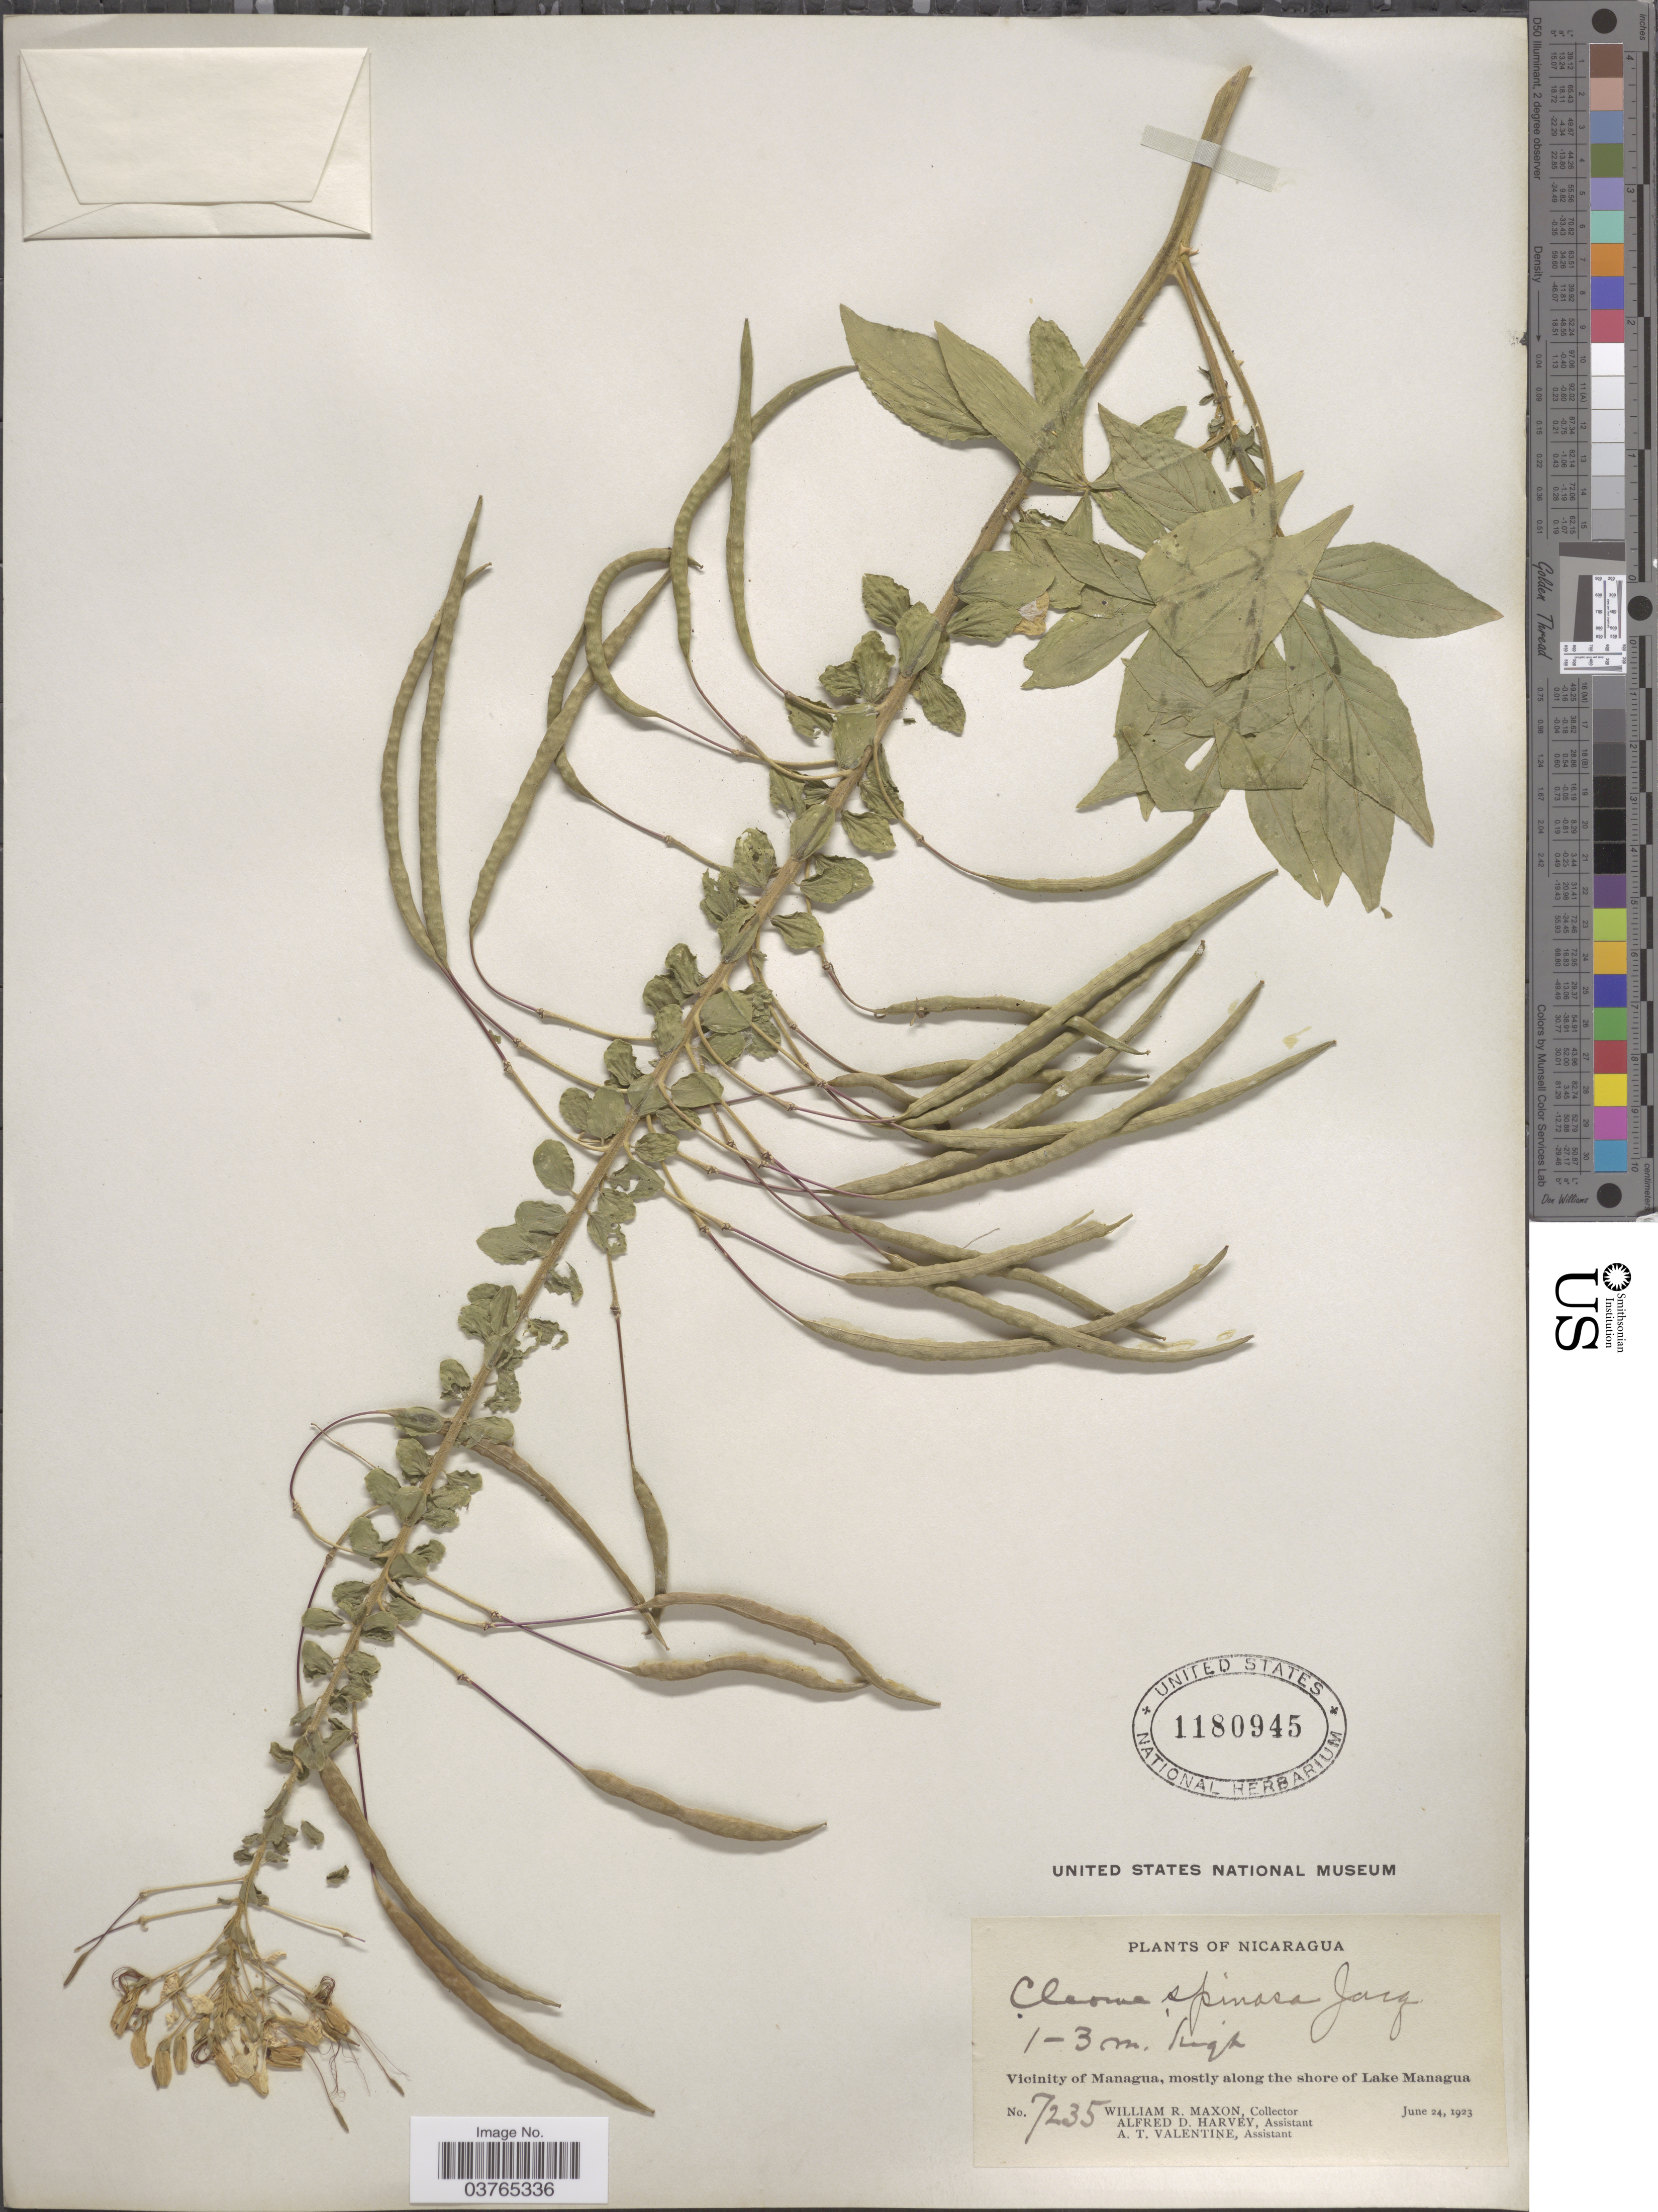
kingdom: Plantae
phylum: Tracheophyta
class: Magnoliopsida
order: Brassicales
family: Cleomaceae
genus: Tarenaya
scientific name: Tarenaya spinosa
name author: (Jacq.) Raf.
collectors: W. R. Maxon, A. D. Harvey & A. Valentine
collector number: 7235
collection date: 1923-06-24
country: Nicaragua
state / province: Managua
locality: Vicinity of Managua, mostly along the shore of Lake Managua.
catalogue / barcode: US 1180945